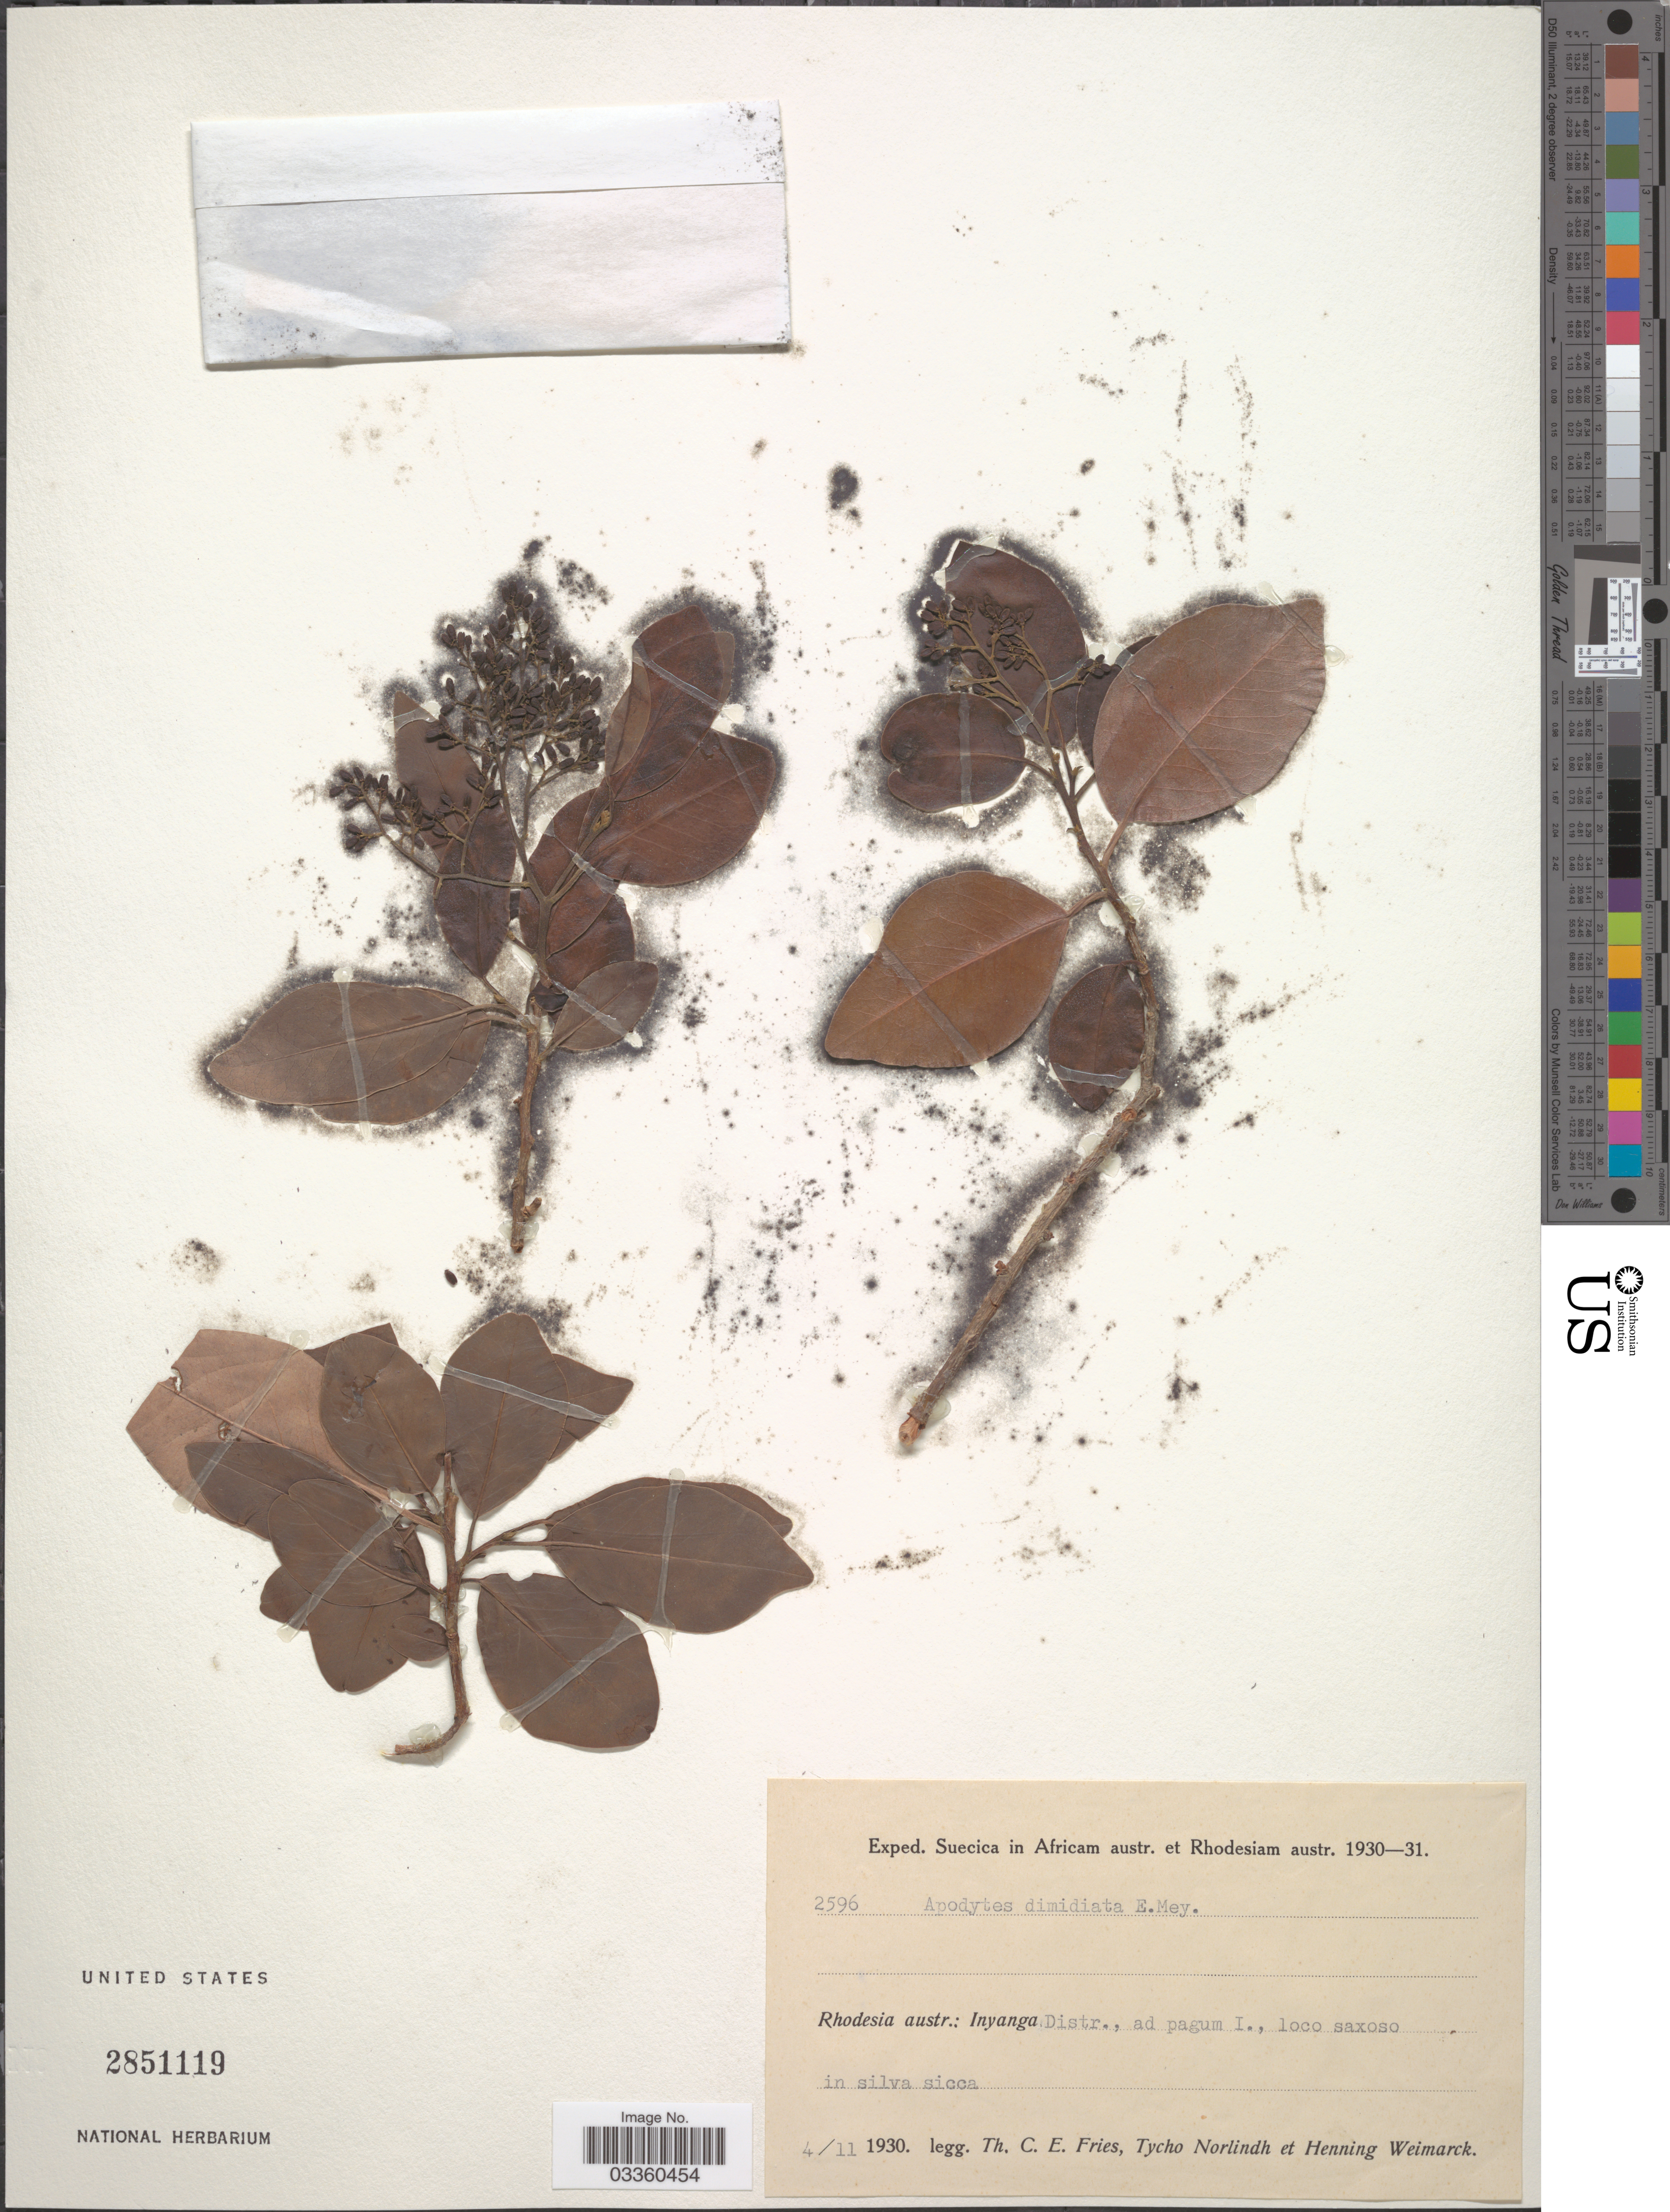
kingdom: Plantae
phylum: Tracheophyta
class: Magnoliopsida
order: Metteniusales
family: Metteniusaceae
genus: Apodytes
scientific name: Apodytes dimidiata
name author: E. Mey. ex Arn.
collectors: T. C. E. Fries, N. T. Norlindh & H. Weimarck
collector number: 2596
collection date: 1930-11-04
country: Zimbabwe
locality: Rhodesia austr.: Inyanga Distr., ad pagum I.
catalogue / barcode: US 2851119